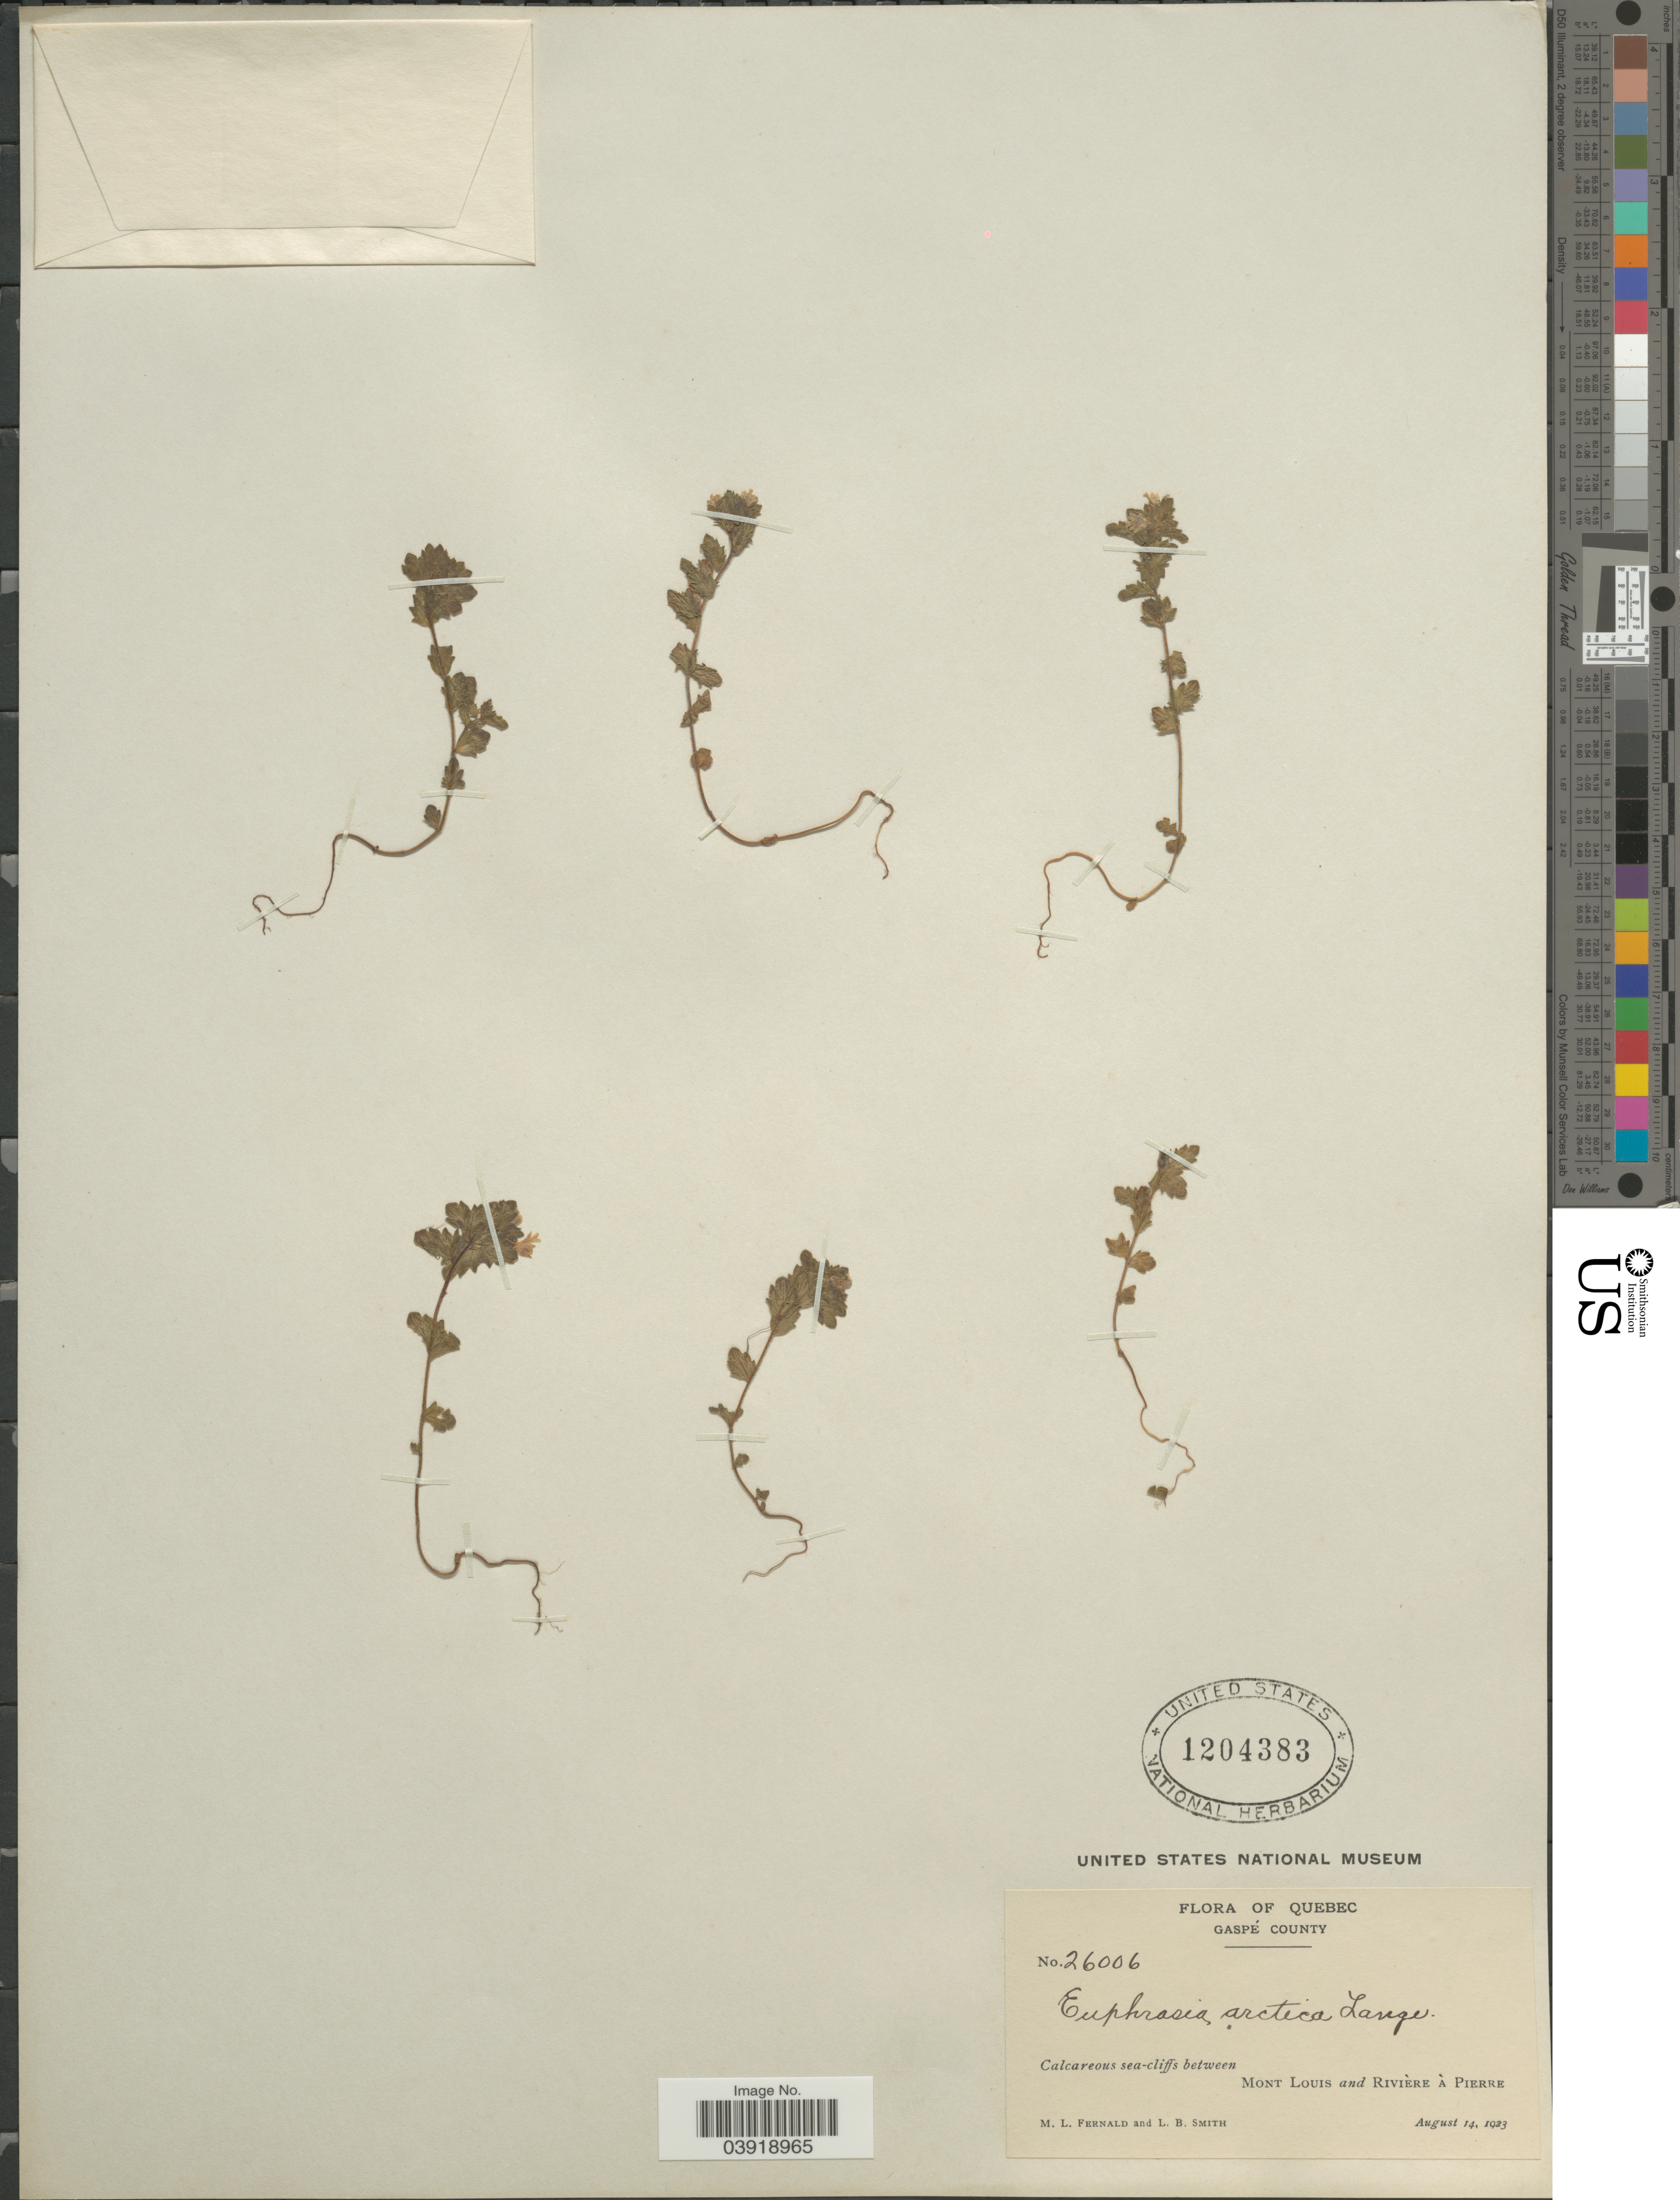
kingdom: Plantae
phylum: Tracheophyta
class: Magnoliopsida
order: Lamiales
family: Orobanchaceae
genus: Euphrasia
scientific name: Euphrasia arctica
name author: Lange ex Rostrup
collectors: M. L. Fernald & L. Smith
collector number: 26006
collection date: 1923-08-14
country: Canada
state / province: Quebec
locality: Gaspé County. Between Mont Louis and Rivière à Pierre.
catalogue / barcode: US 1204383